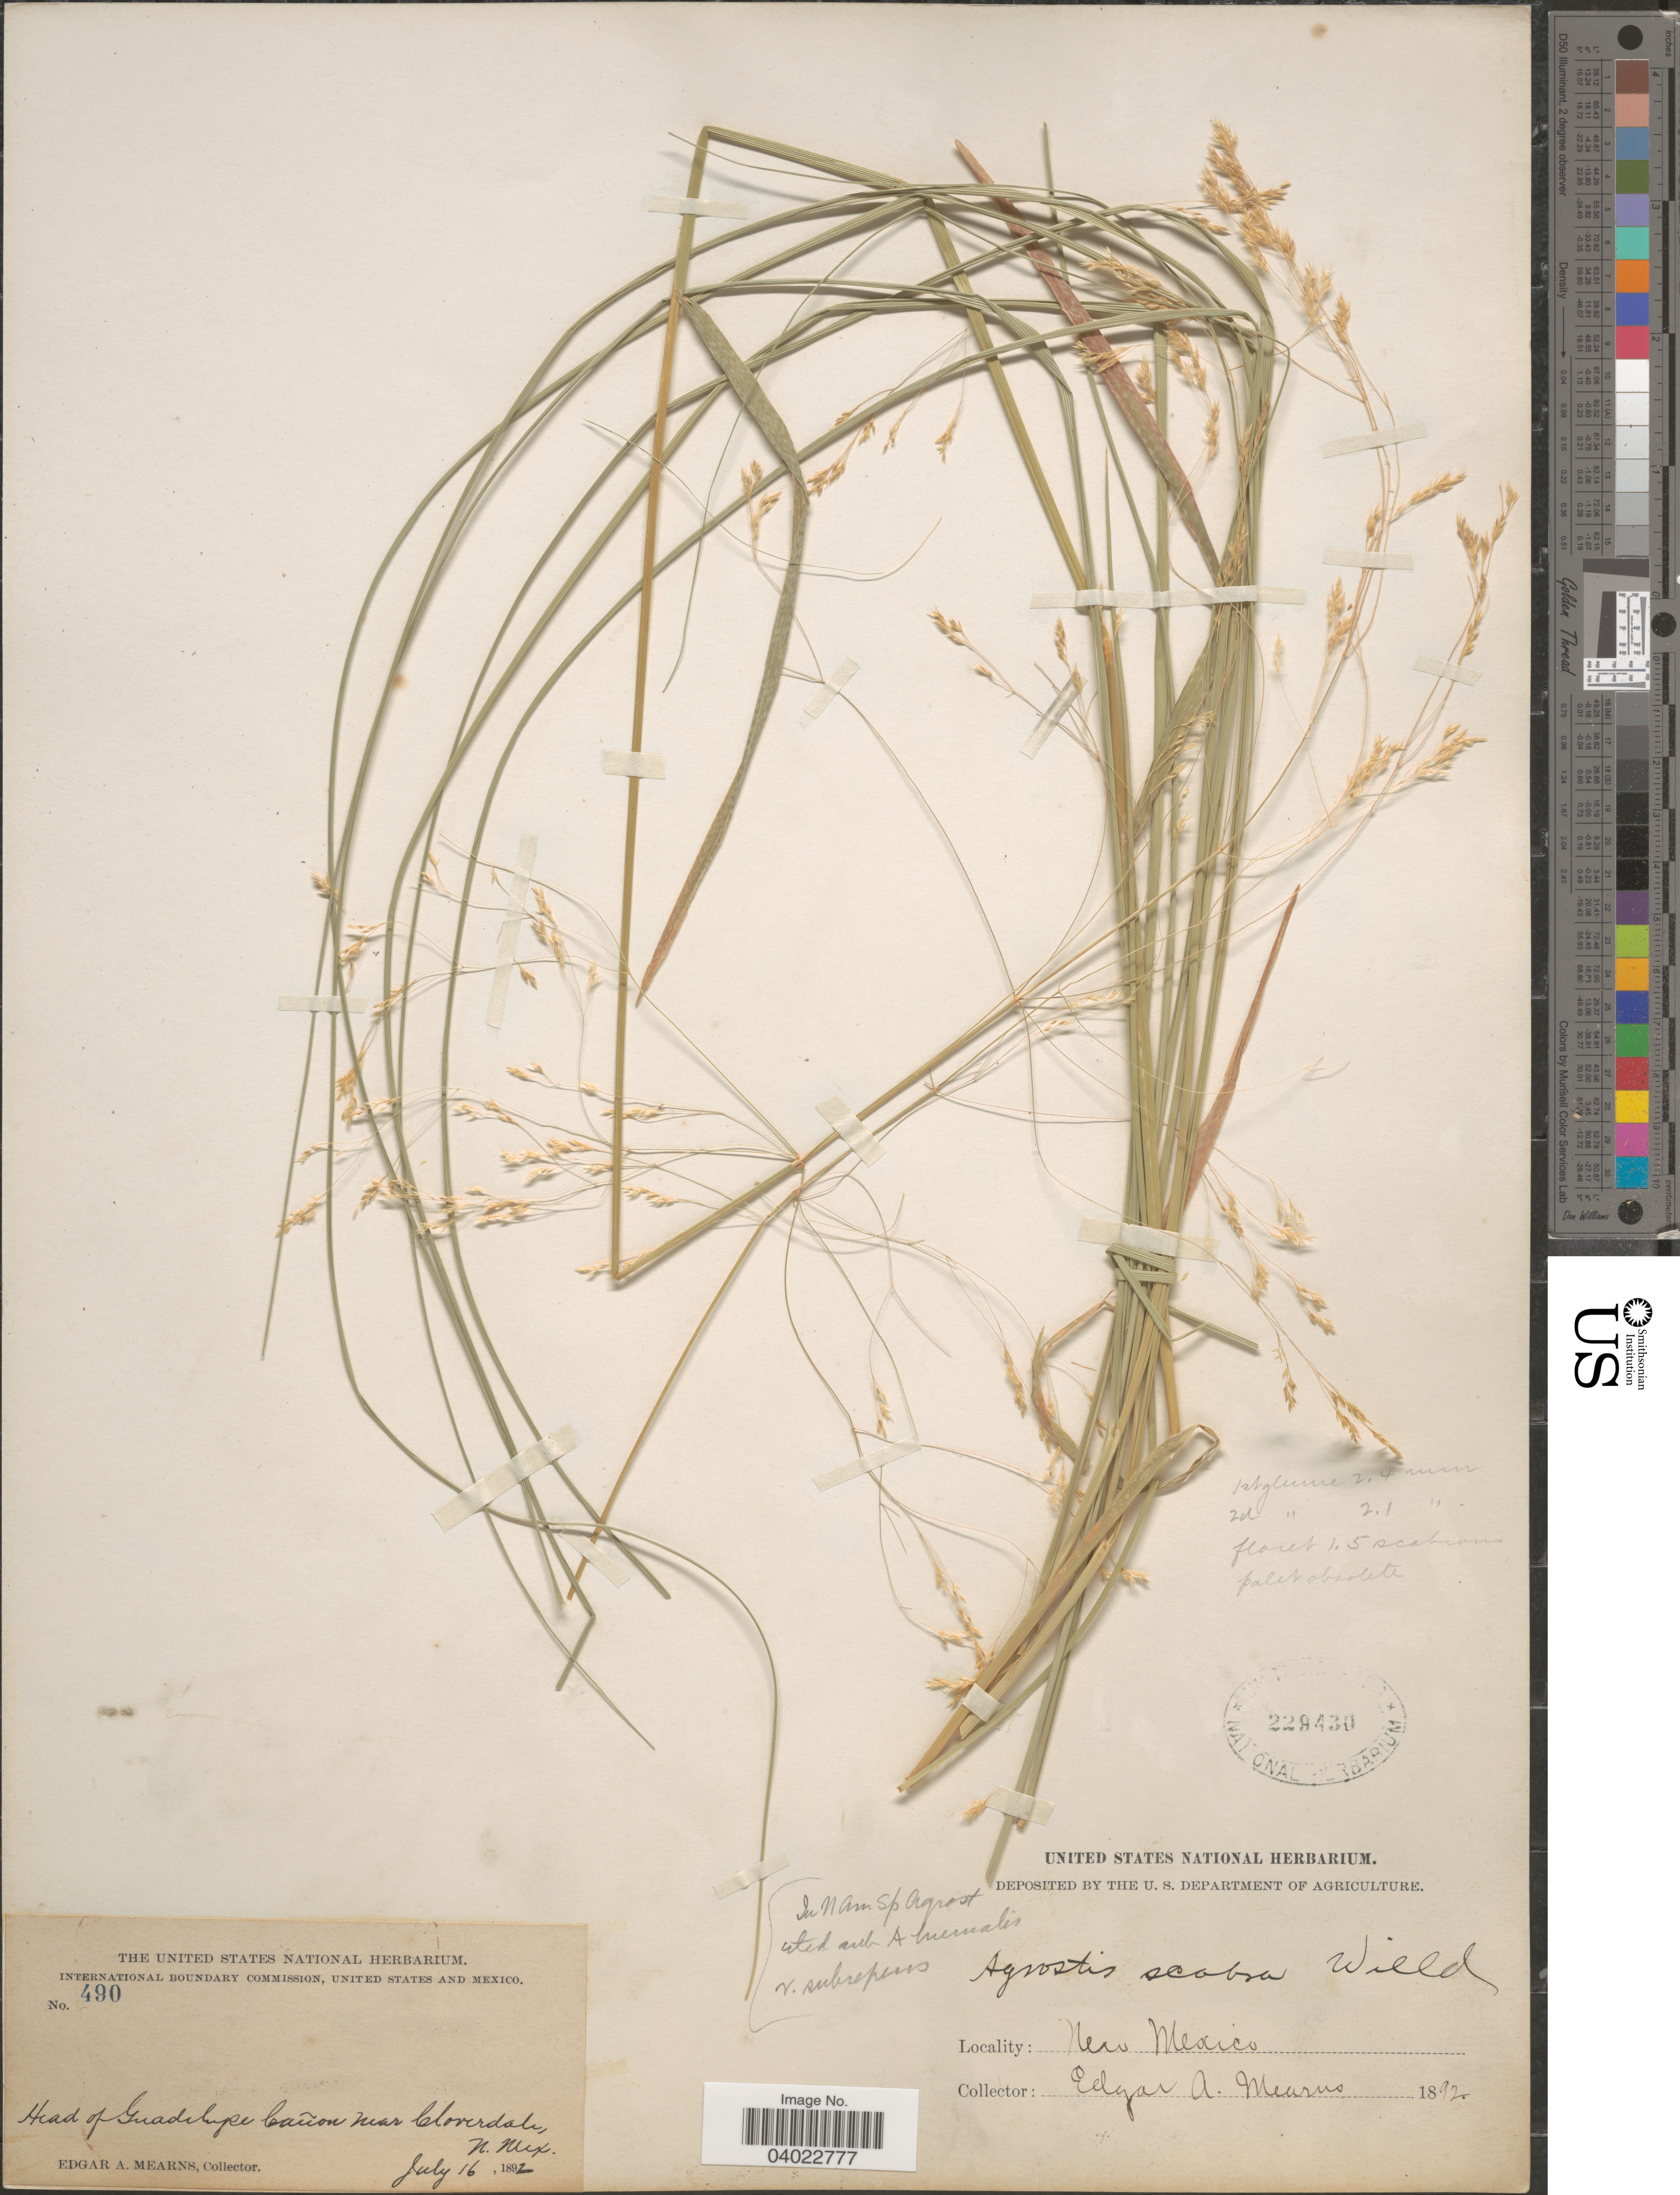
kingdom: Plantae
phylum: Tracheophyta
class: Liliopsida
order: Poales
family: Poaceae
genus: Agrostis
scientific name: Agrostis scabra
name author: Willd.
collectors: E. A. Mearns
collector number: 490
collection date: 1892-07-16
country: United States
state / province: New Mexico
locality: Head of Guadelupe Cañon near Cloverdale.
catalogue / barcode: US 229430